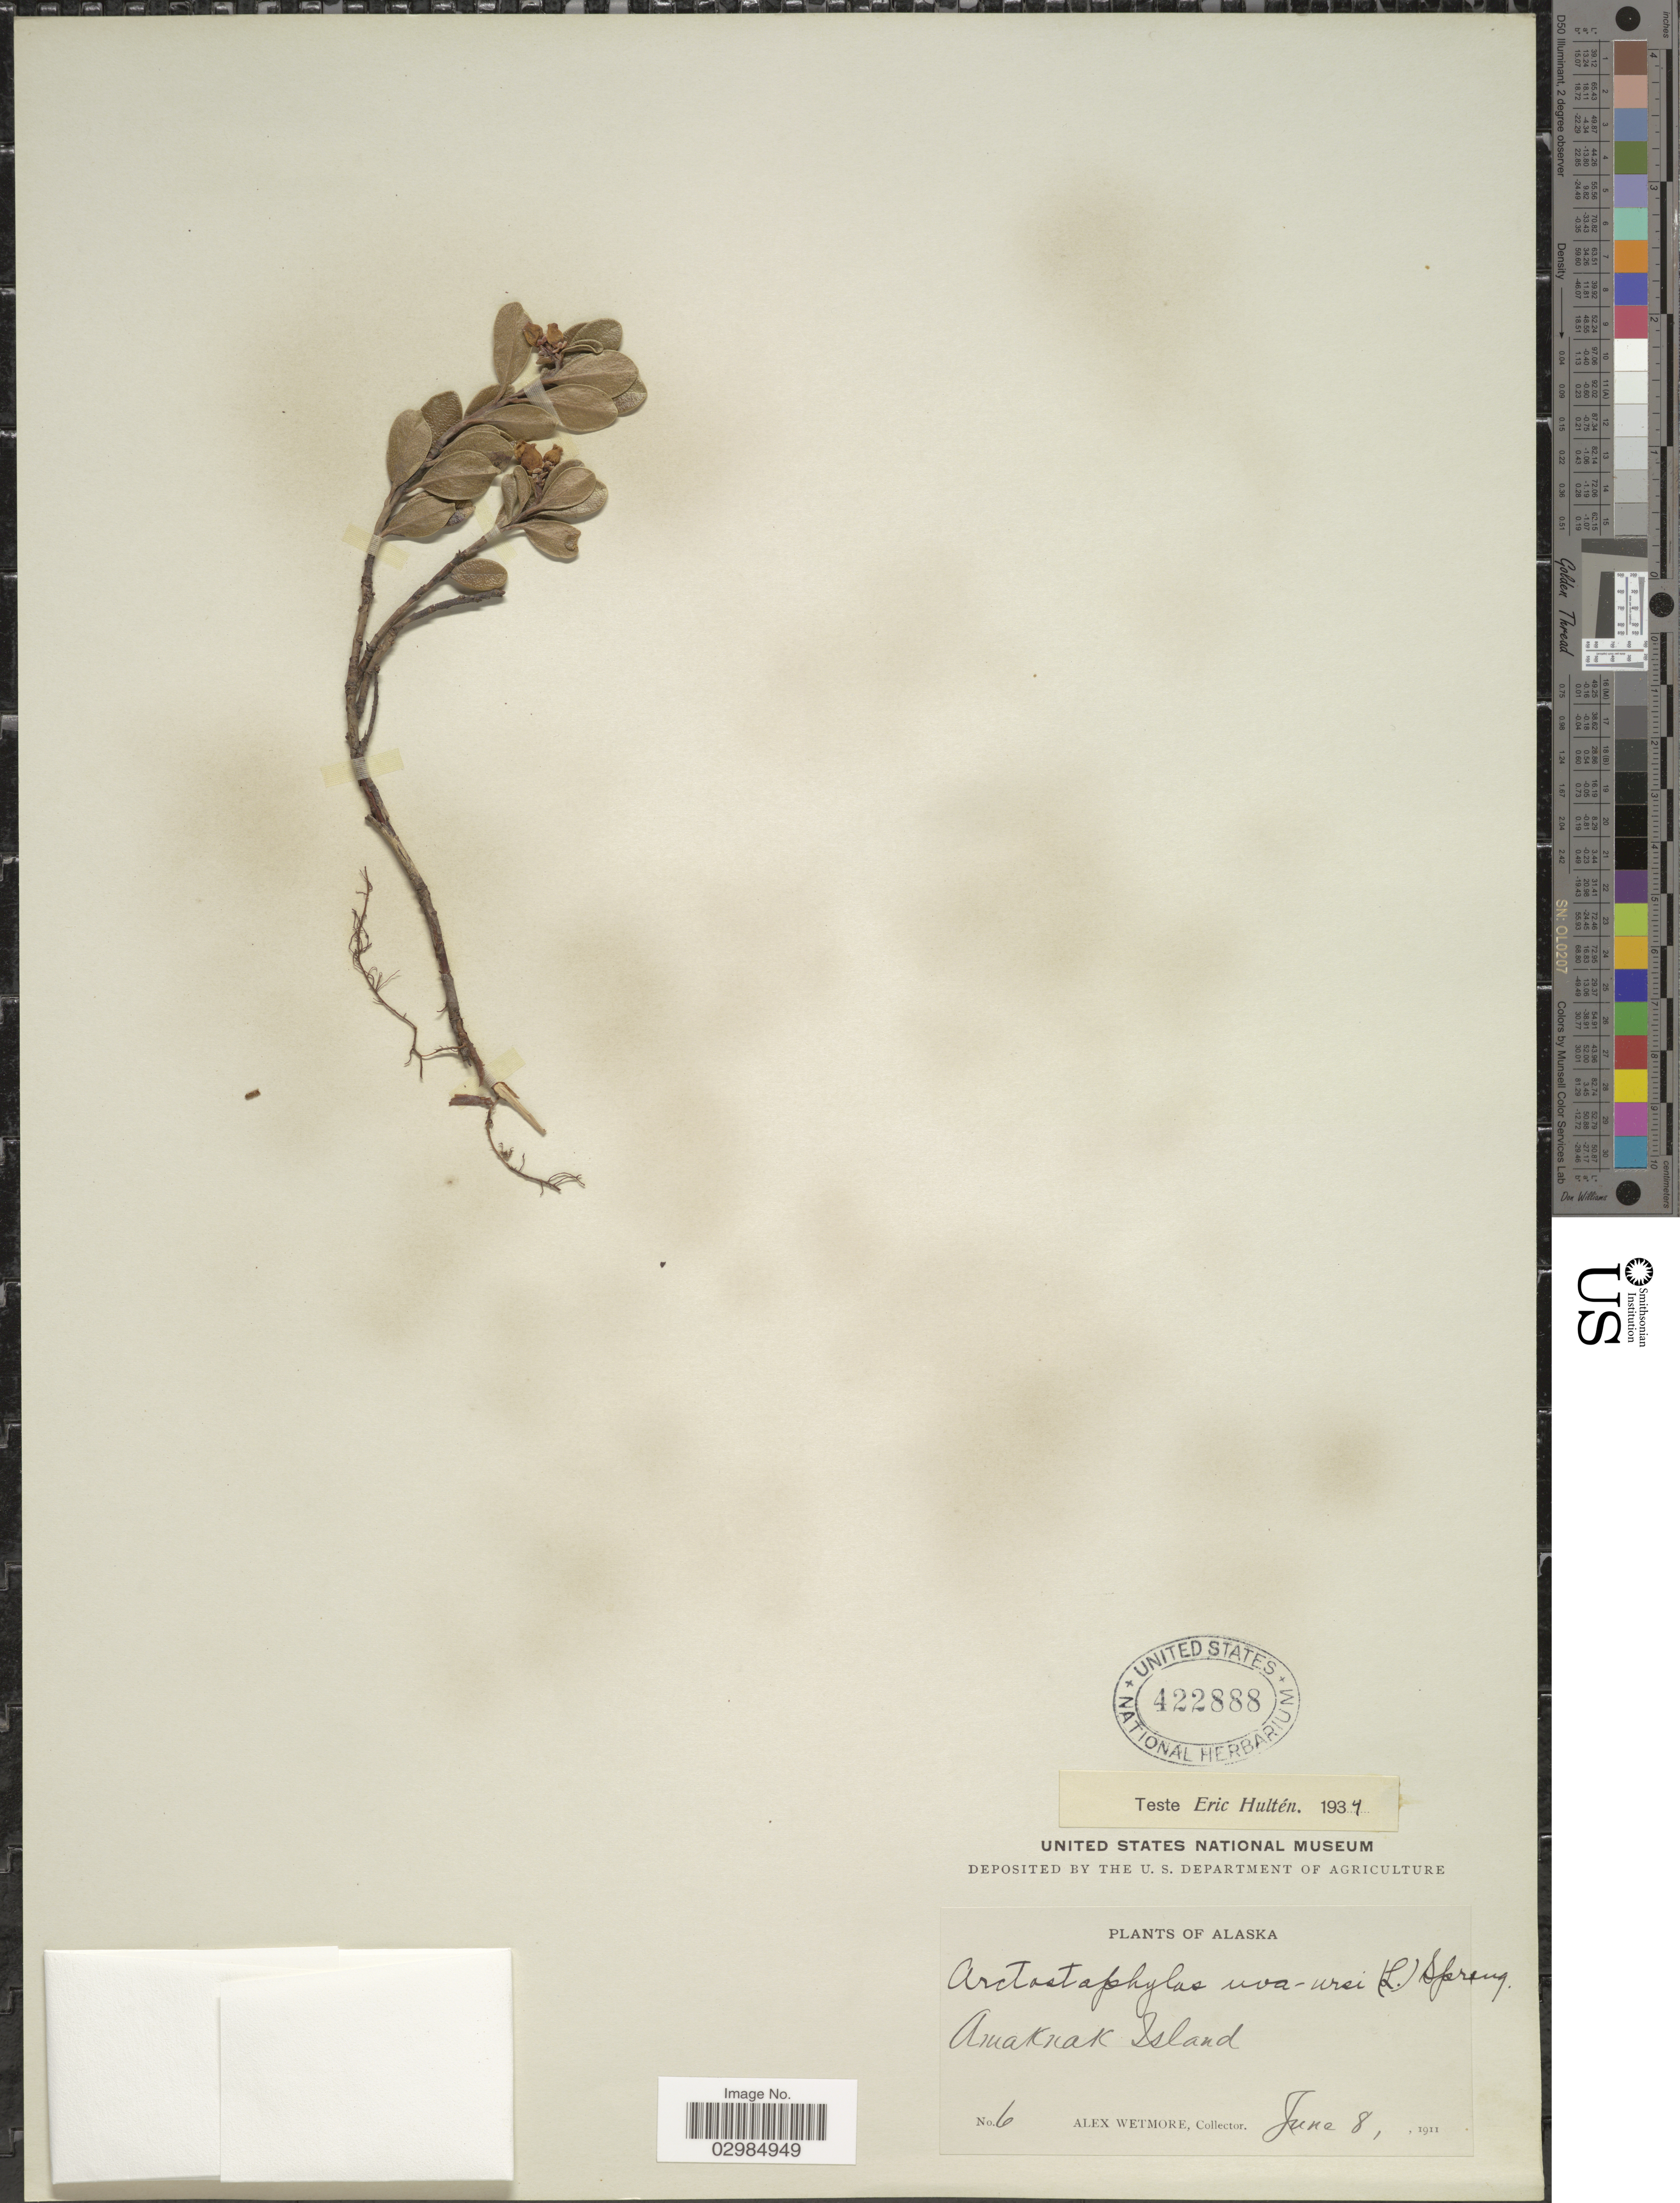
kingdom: Plantae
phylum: Tracheophyta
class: Magnoliopsida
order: Ericales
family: Ericaceae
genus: Arctostaphylos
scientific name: Arctostaphylos uva-ursi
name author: (L.) Spreng.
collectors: A. Wetmore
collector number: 6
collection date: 1911-06-08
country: United States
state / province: Alaska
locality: Amaknak Island.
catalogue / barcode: US 422888